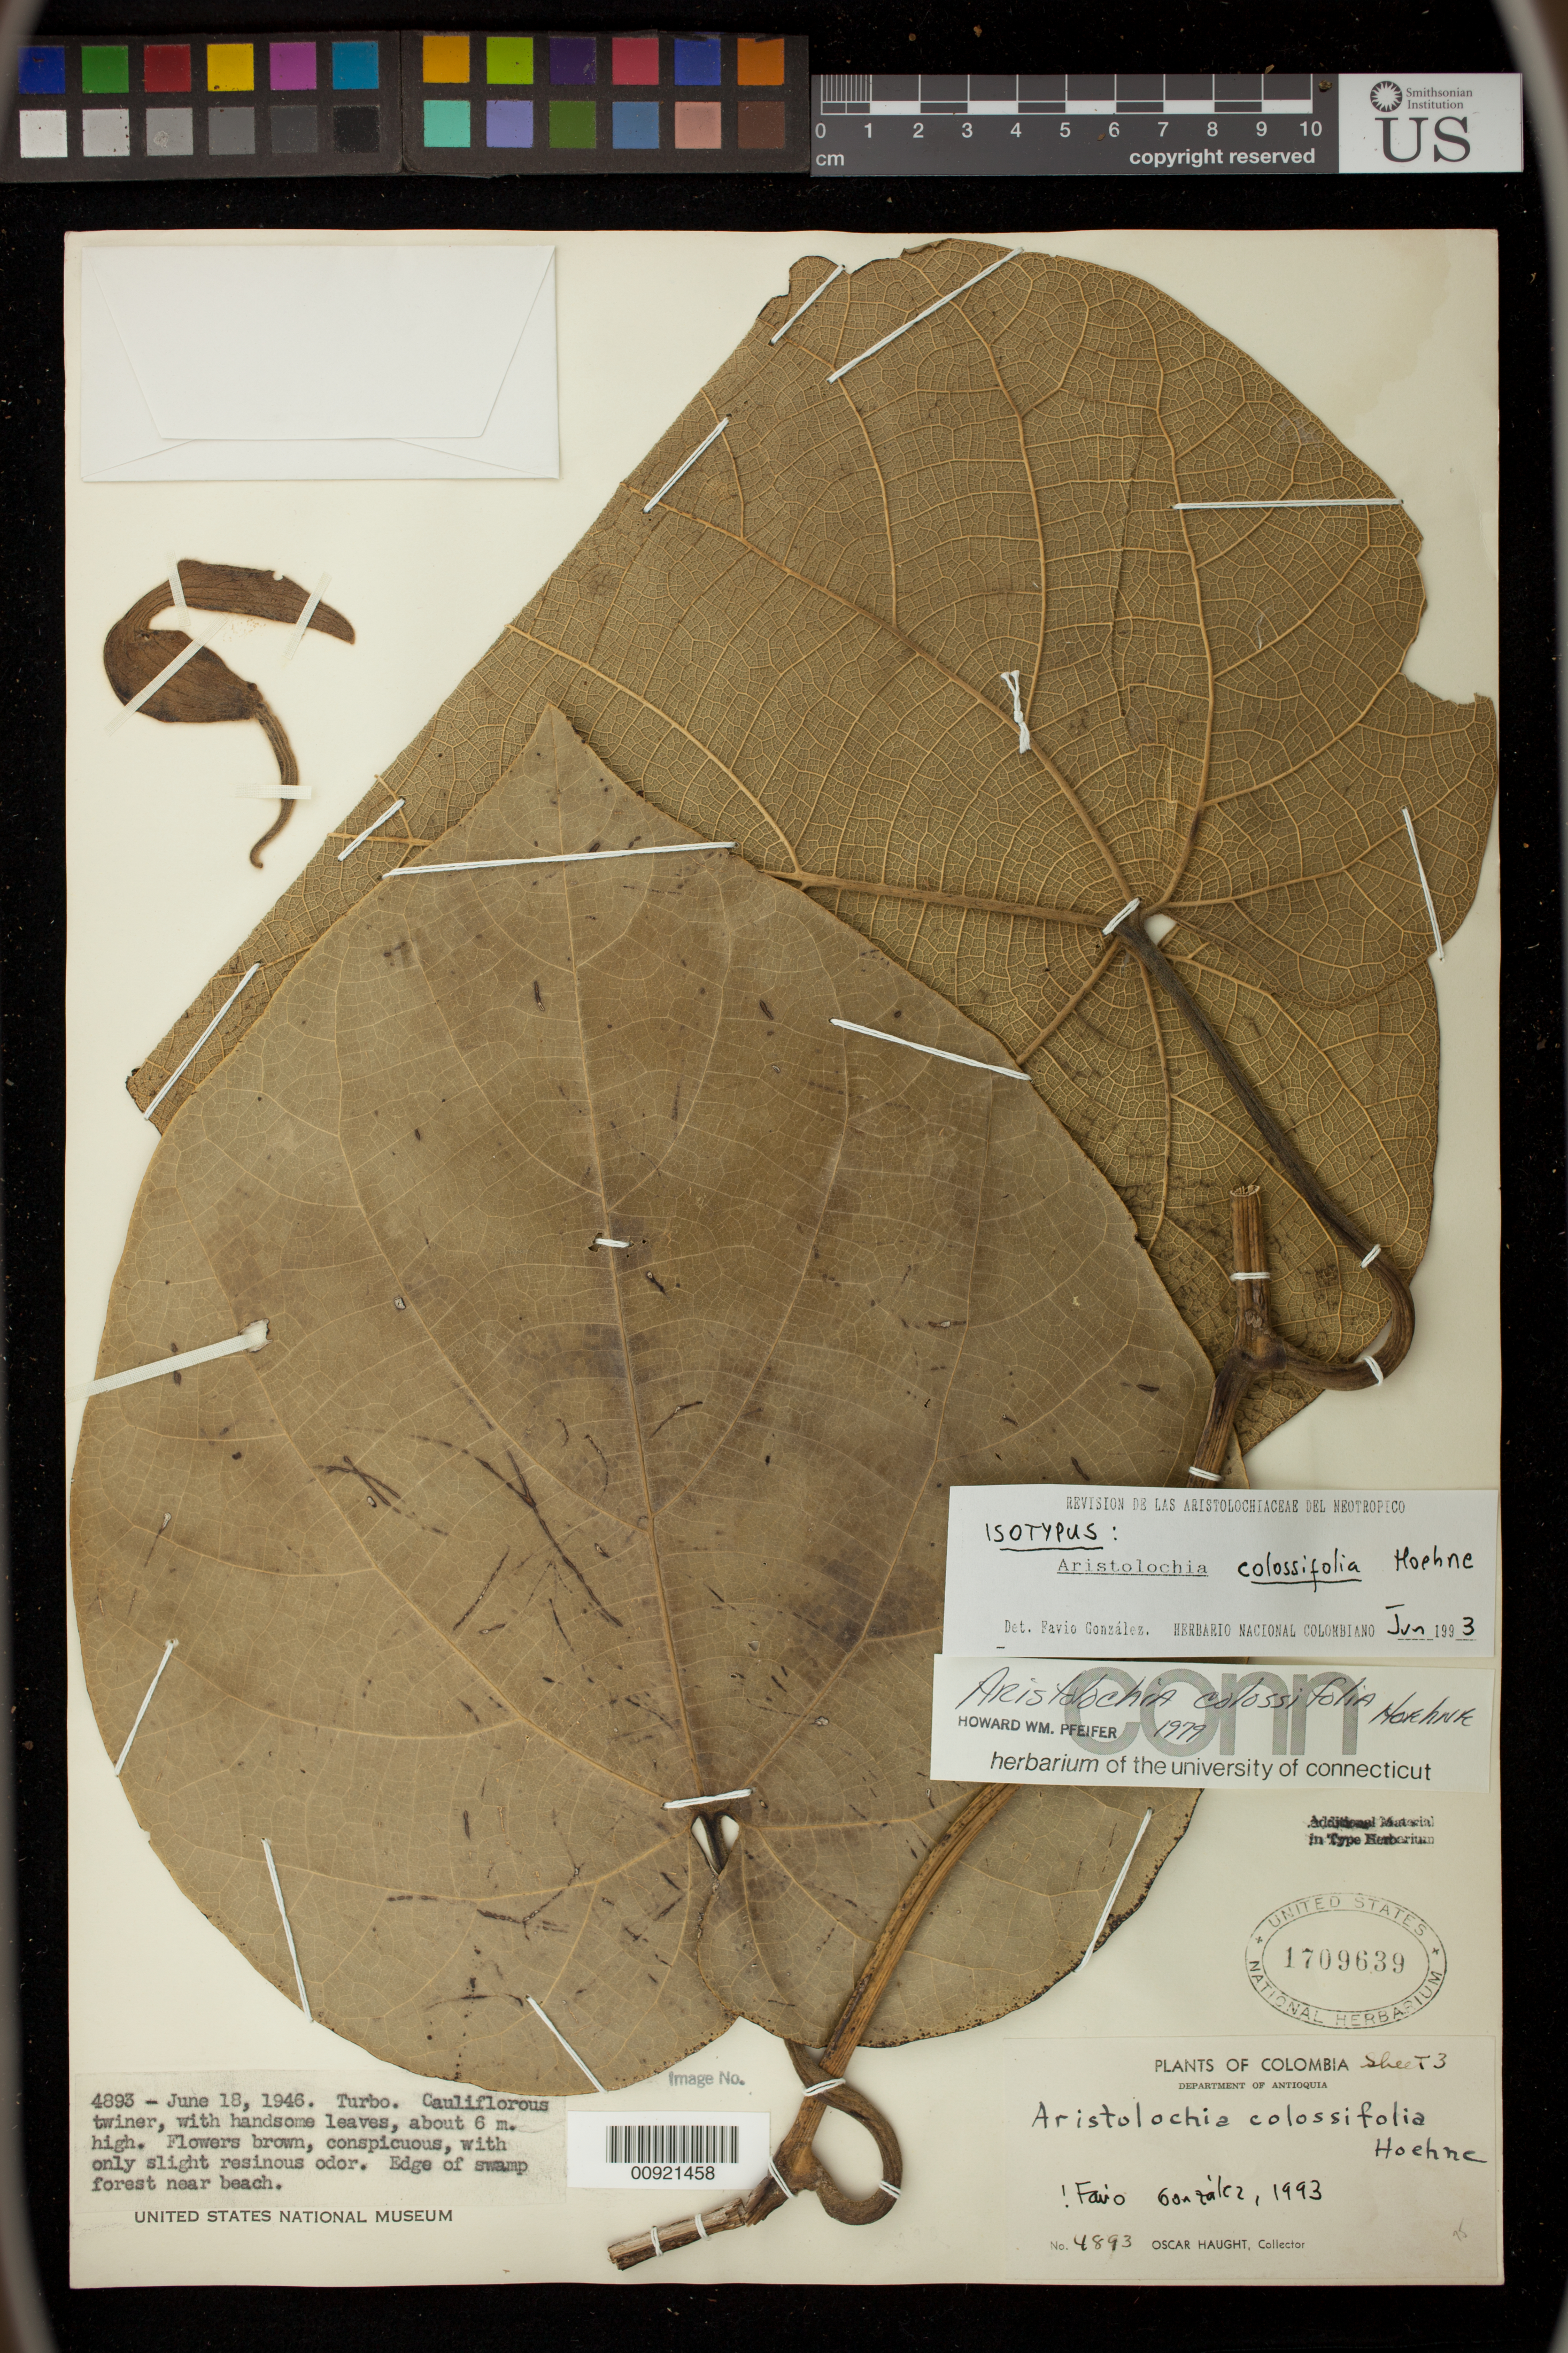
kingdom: Plantae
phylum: Tracheophyta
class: Magnoliopsida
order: Piperales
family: Aristolochiaceae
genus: Aristolochia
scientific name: Aristolochia colossifolia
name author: Hoehne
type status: Isotype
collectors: O. L. Haught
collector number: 4893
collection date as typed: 18 Jun 1946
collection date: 1946-06-18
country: Colombia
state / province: Antioquia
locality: Turbo.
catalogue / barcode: US 1709639